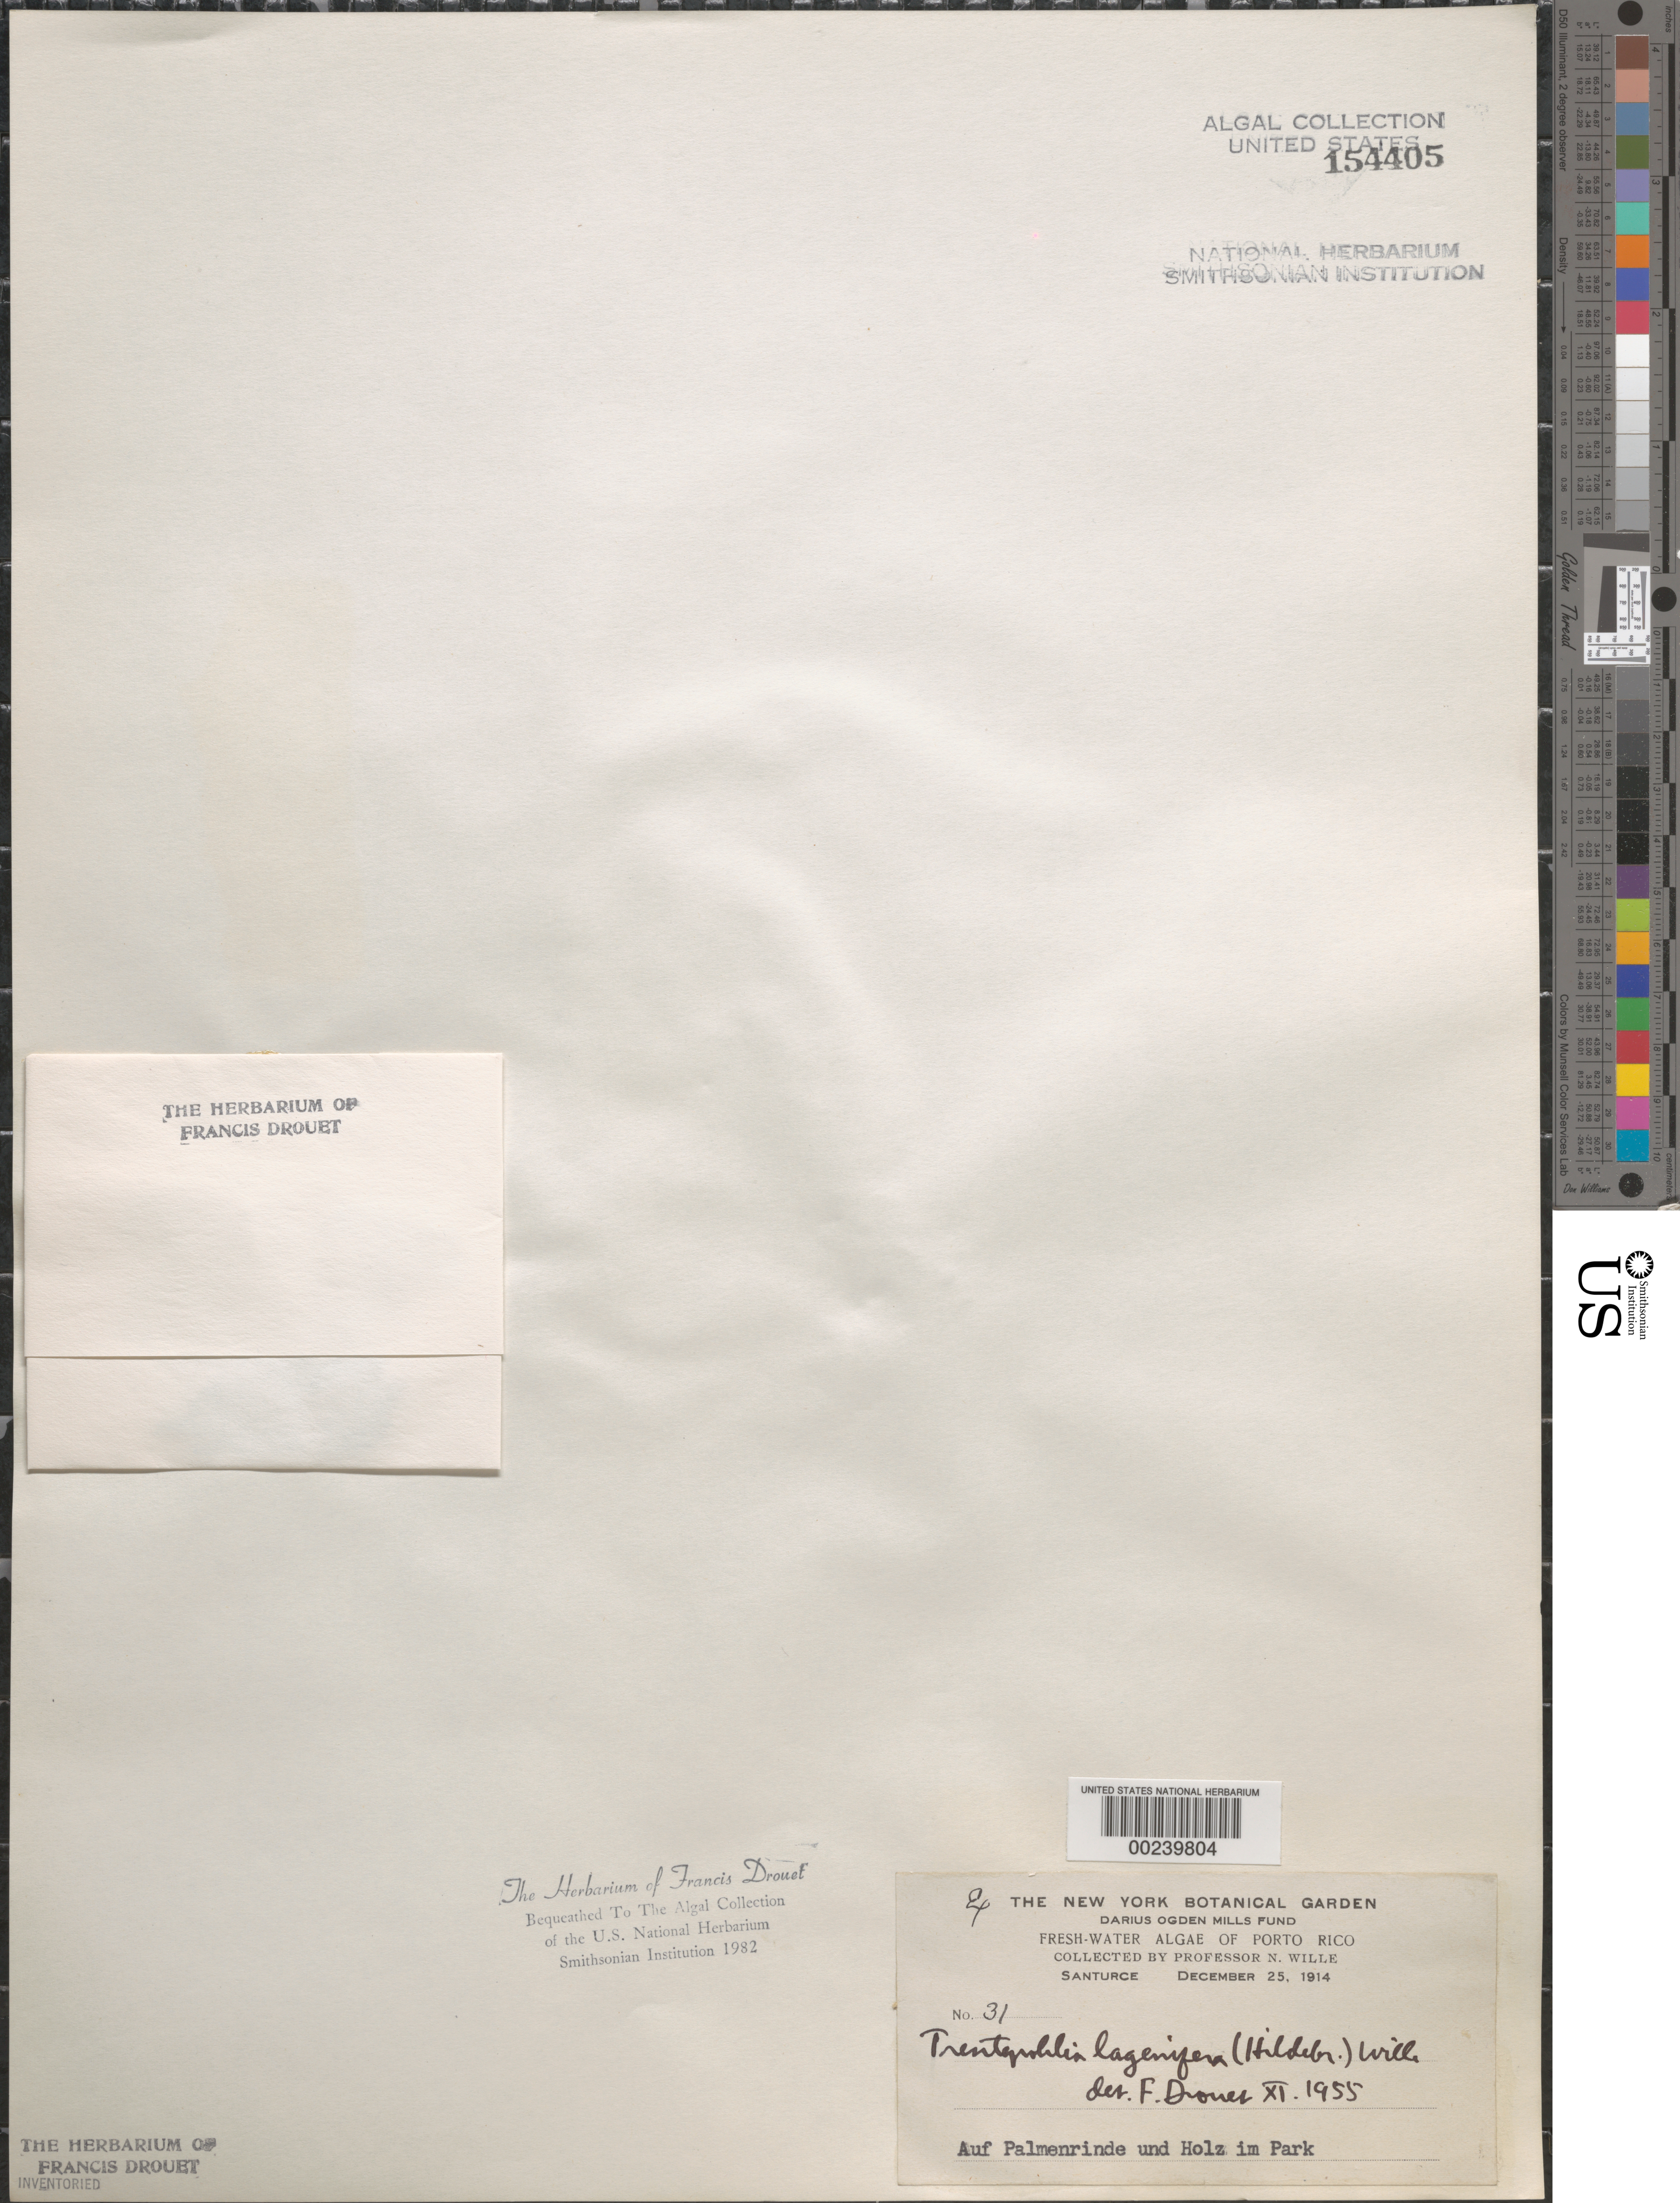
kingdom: Plantae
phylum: Chlorophyta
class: Ulvophyceae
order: Trentepohliales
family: Trentepohliaceae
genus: Printzina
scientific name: Printzina lagenifera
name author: (Hildebrand) R.H. Thompson & Wujek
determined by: Algae name updating Project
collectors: N. Wille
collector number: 31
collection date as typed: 25 Dec 1914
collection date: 1914-12-25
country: Puerto Rico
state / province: San Juan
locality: Santurce park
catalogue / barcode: US 154405